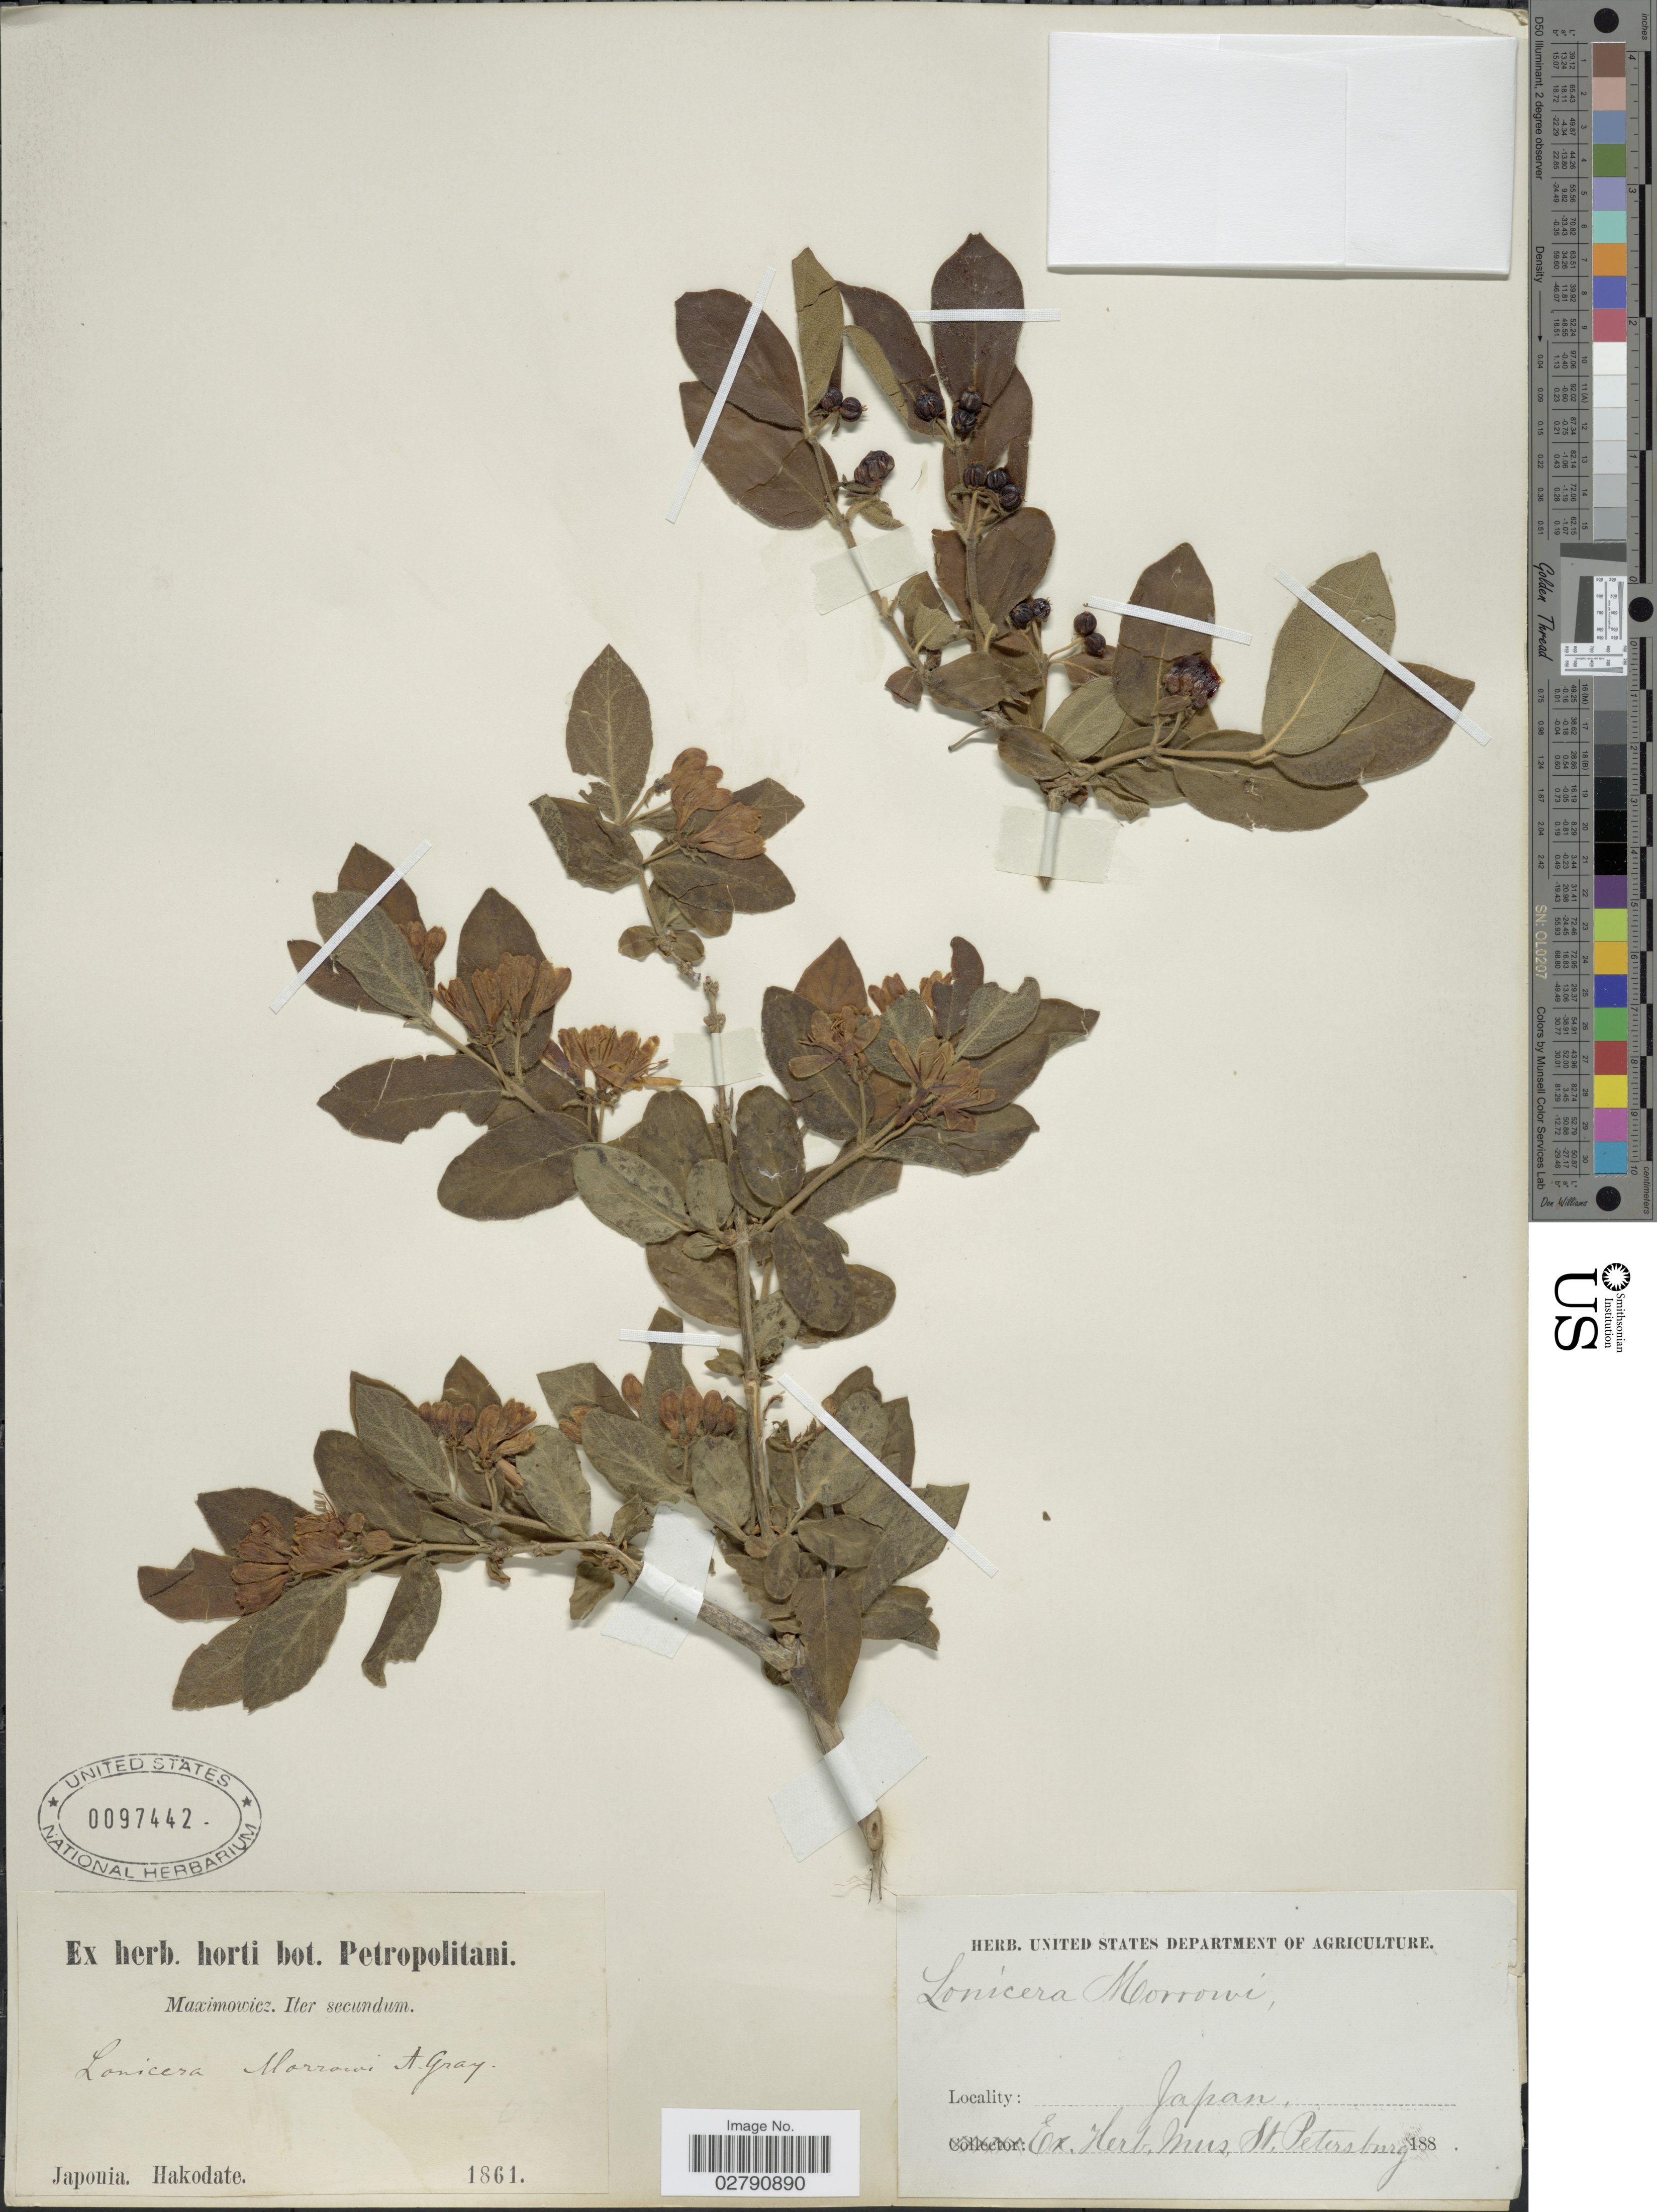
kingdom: Plantae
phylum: Tracheophyta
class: Magnoliopsida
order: Dipsacales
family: Caprifoliaceae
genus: Lonicera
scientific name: Lonicera morrowii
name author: A. Gray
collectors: -. Maximowicz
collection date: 1861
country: Japan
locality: Japonia. Hakodate.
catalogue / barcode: US 97442